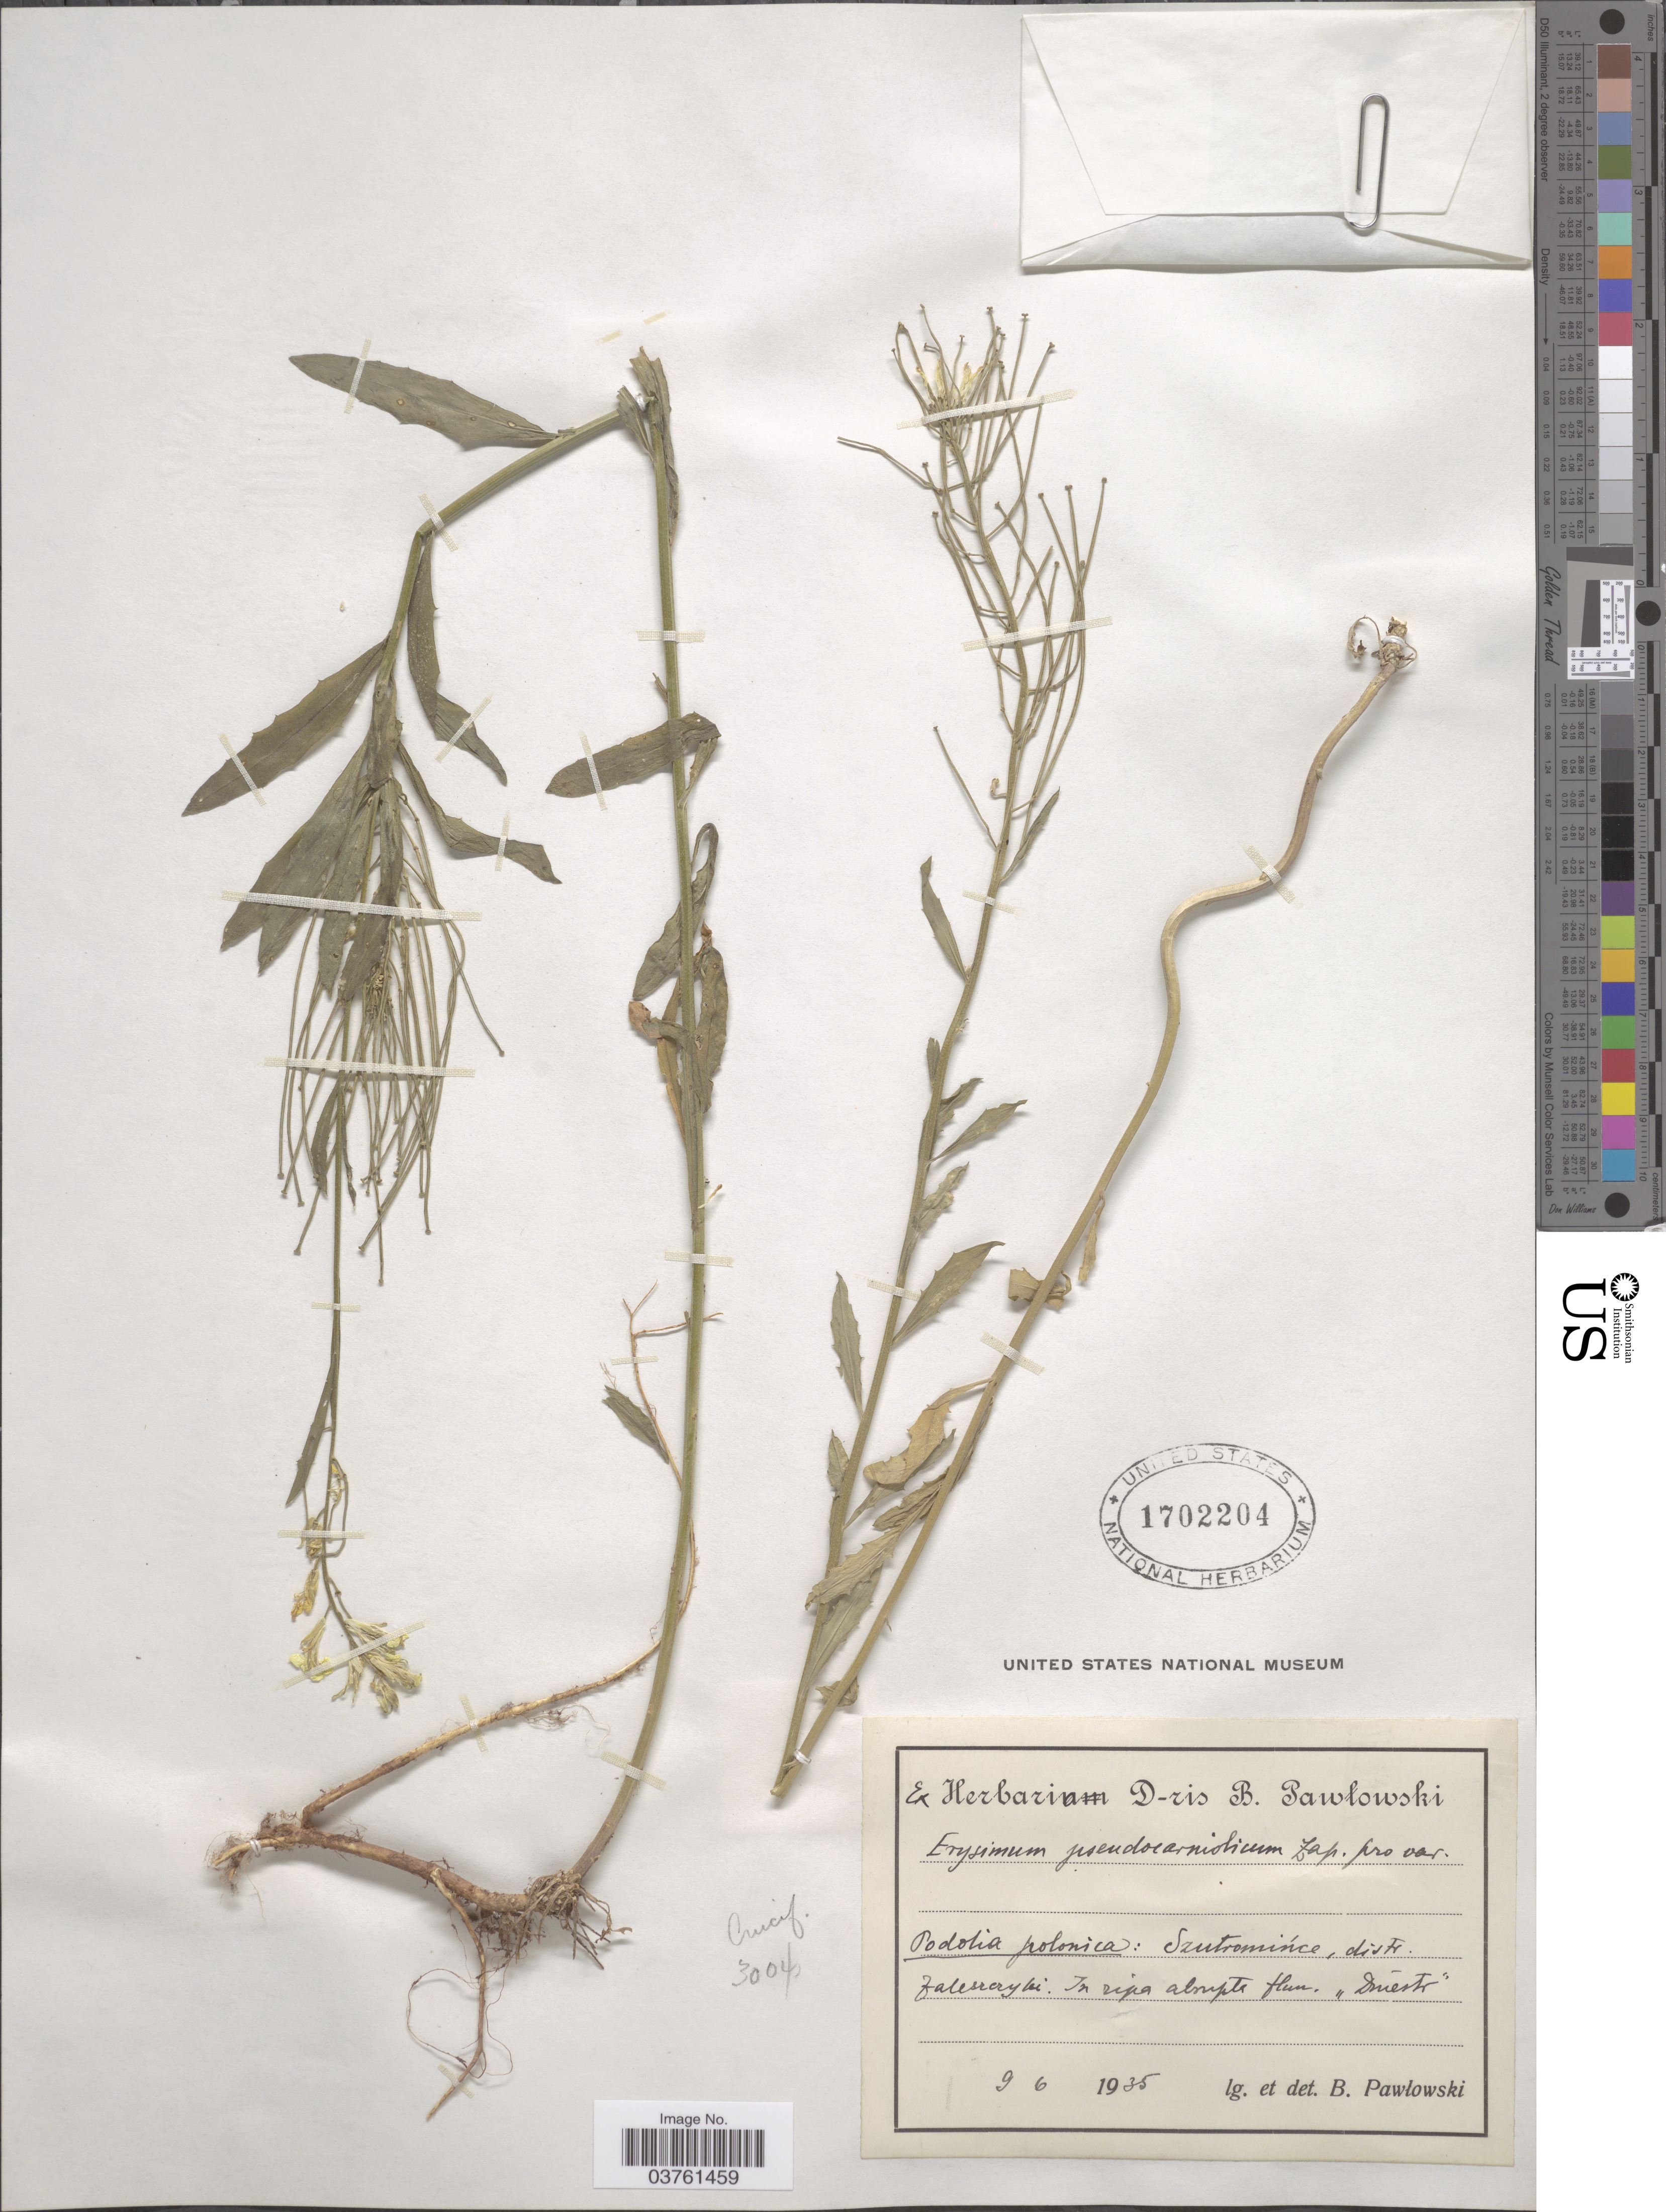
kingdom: Plantae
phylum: Tracheophyta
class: Magnoliopsida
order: Brassicales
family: Brassicaceae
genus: Erysimum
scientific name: Erysimum pseudocarniolicum ined.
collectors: B. Pawlowski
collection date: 1935-06-09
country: Poland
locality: Podolia polonica: Szutromince, distr. Falesseryke [interpreted]: In ripa abrupta flum, "Duestr [interpreted]".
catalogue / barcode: US 1702204